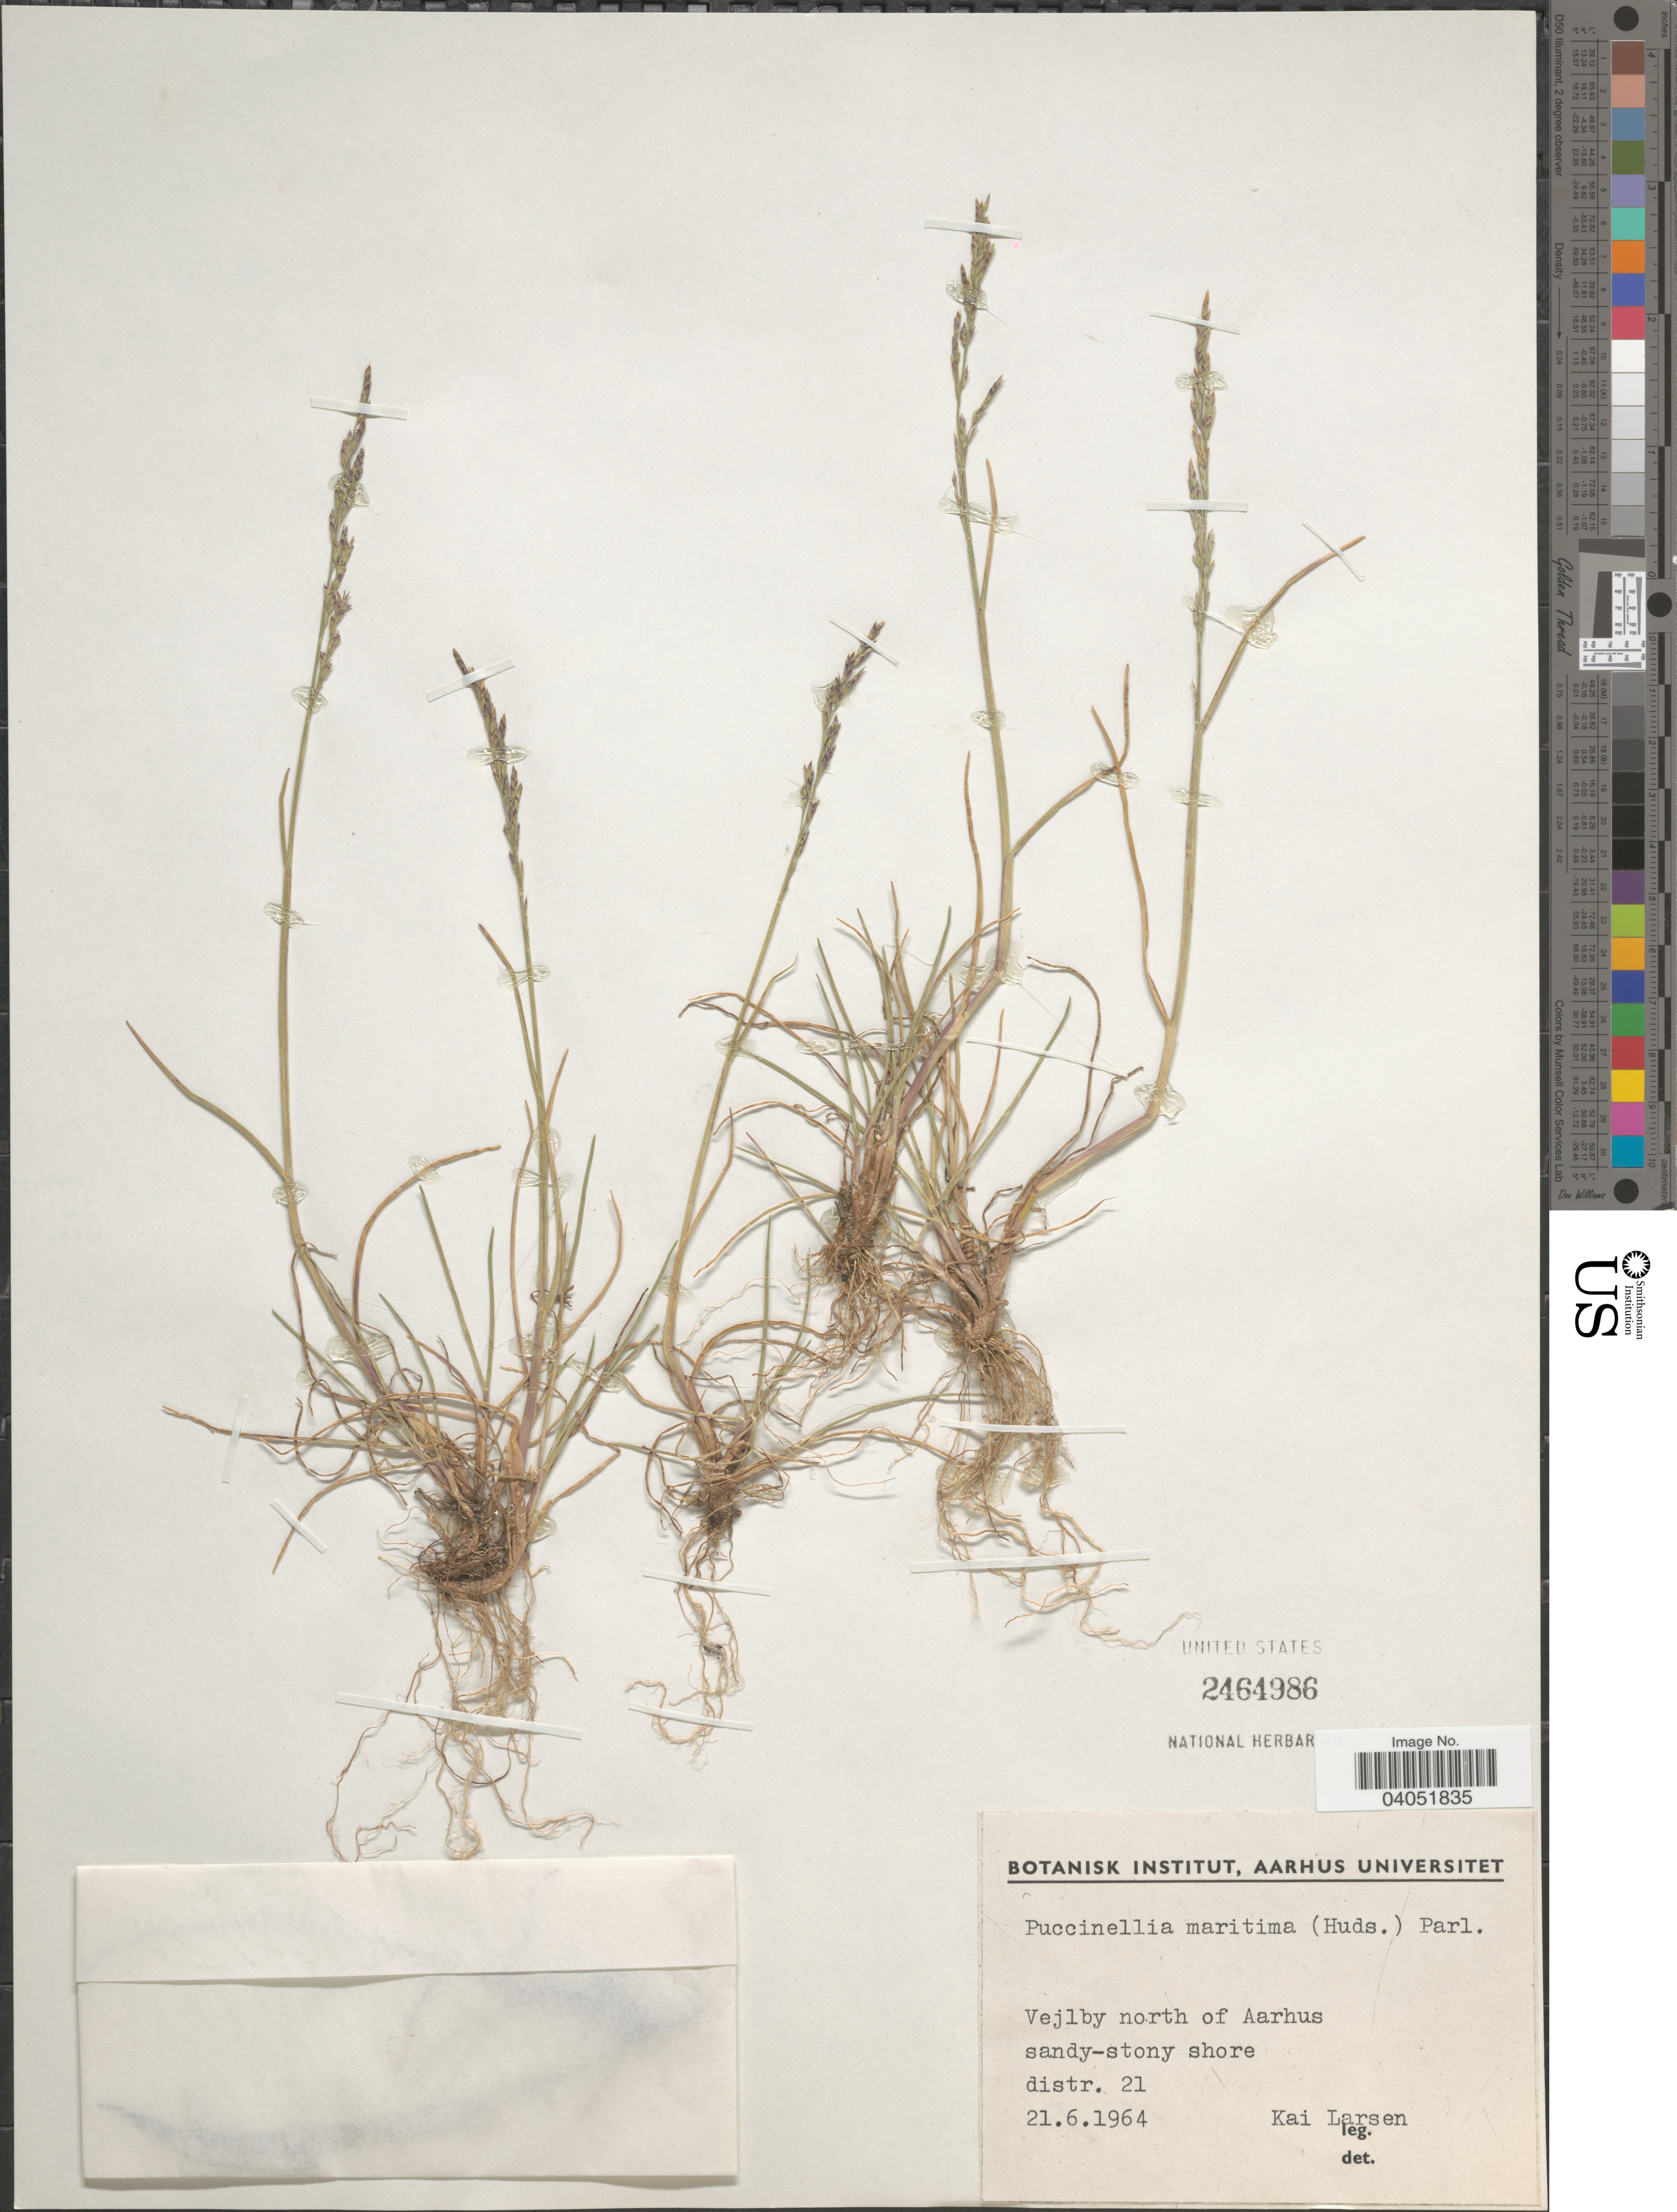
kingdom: Plantae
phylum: Tracheophyta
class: Liliopsida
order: Poales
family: Poaceae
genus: Puccinellia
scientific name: Puccinellia maritima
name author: (Huds.) Parl.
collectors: K. Larsen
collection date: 1964-06-21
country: Denmark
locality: Vejlby north of Aarhus. distr. 21.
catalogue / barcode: US 2464986